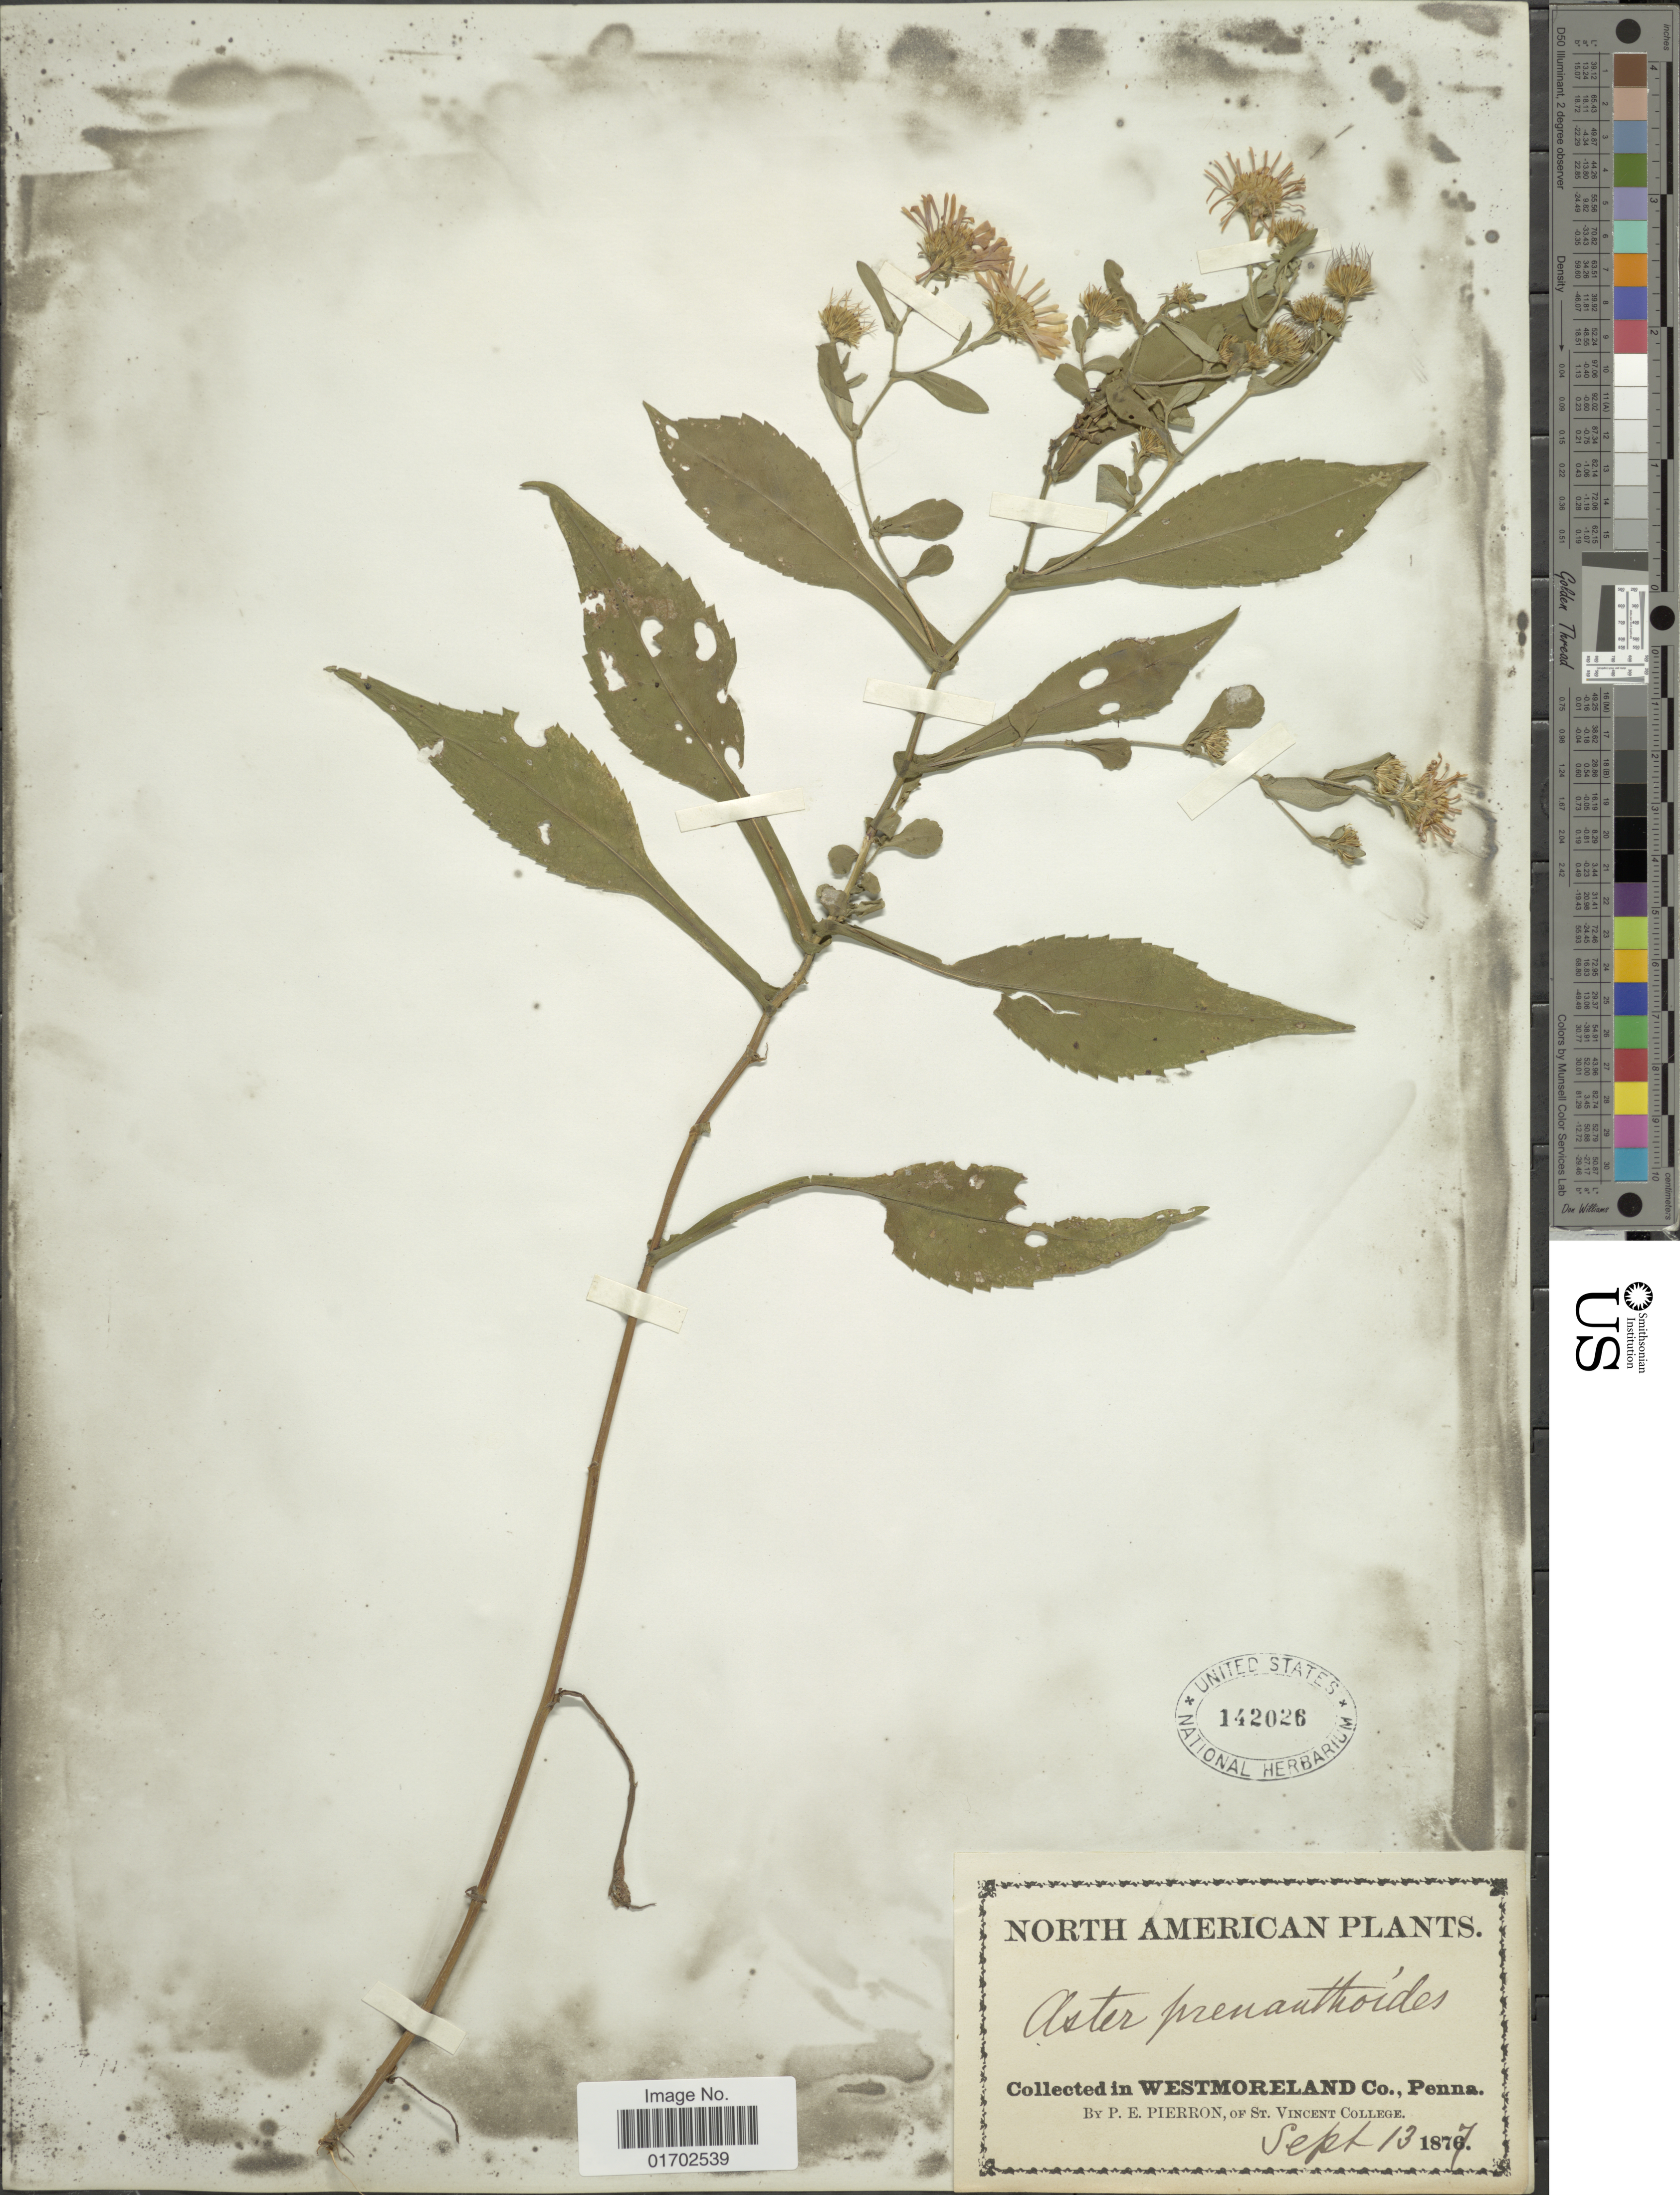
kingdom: Plantae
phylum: Tracheophyta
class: Magnoliopsida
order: Asterales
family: Asteraceae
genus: Symphyotrichum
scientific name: Symphyotrichum prenanthoides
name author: (Muhl. ex Willd.) G.L. Nesom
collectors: P. Pierron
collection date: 1877-09-13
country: United States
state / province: Pennsylvania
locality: North American. In Westmoreland Co., Penna.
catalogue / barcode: US 142026